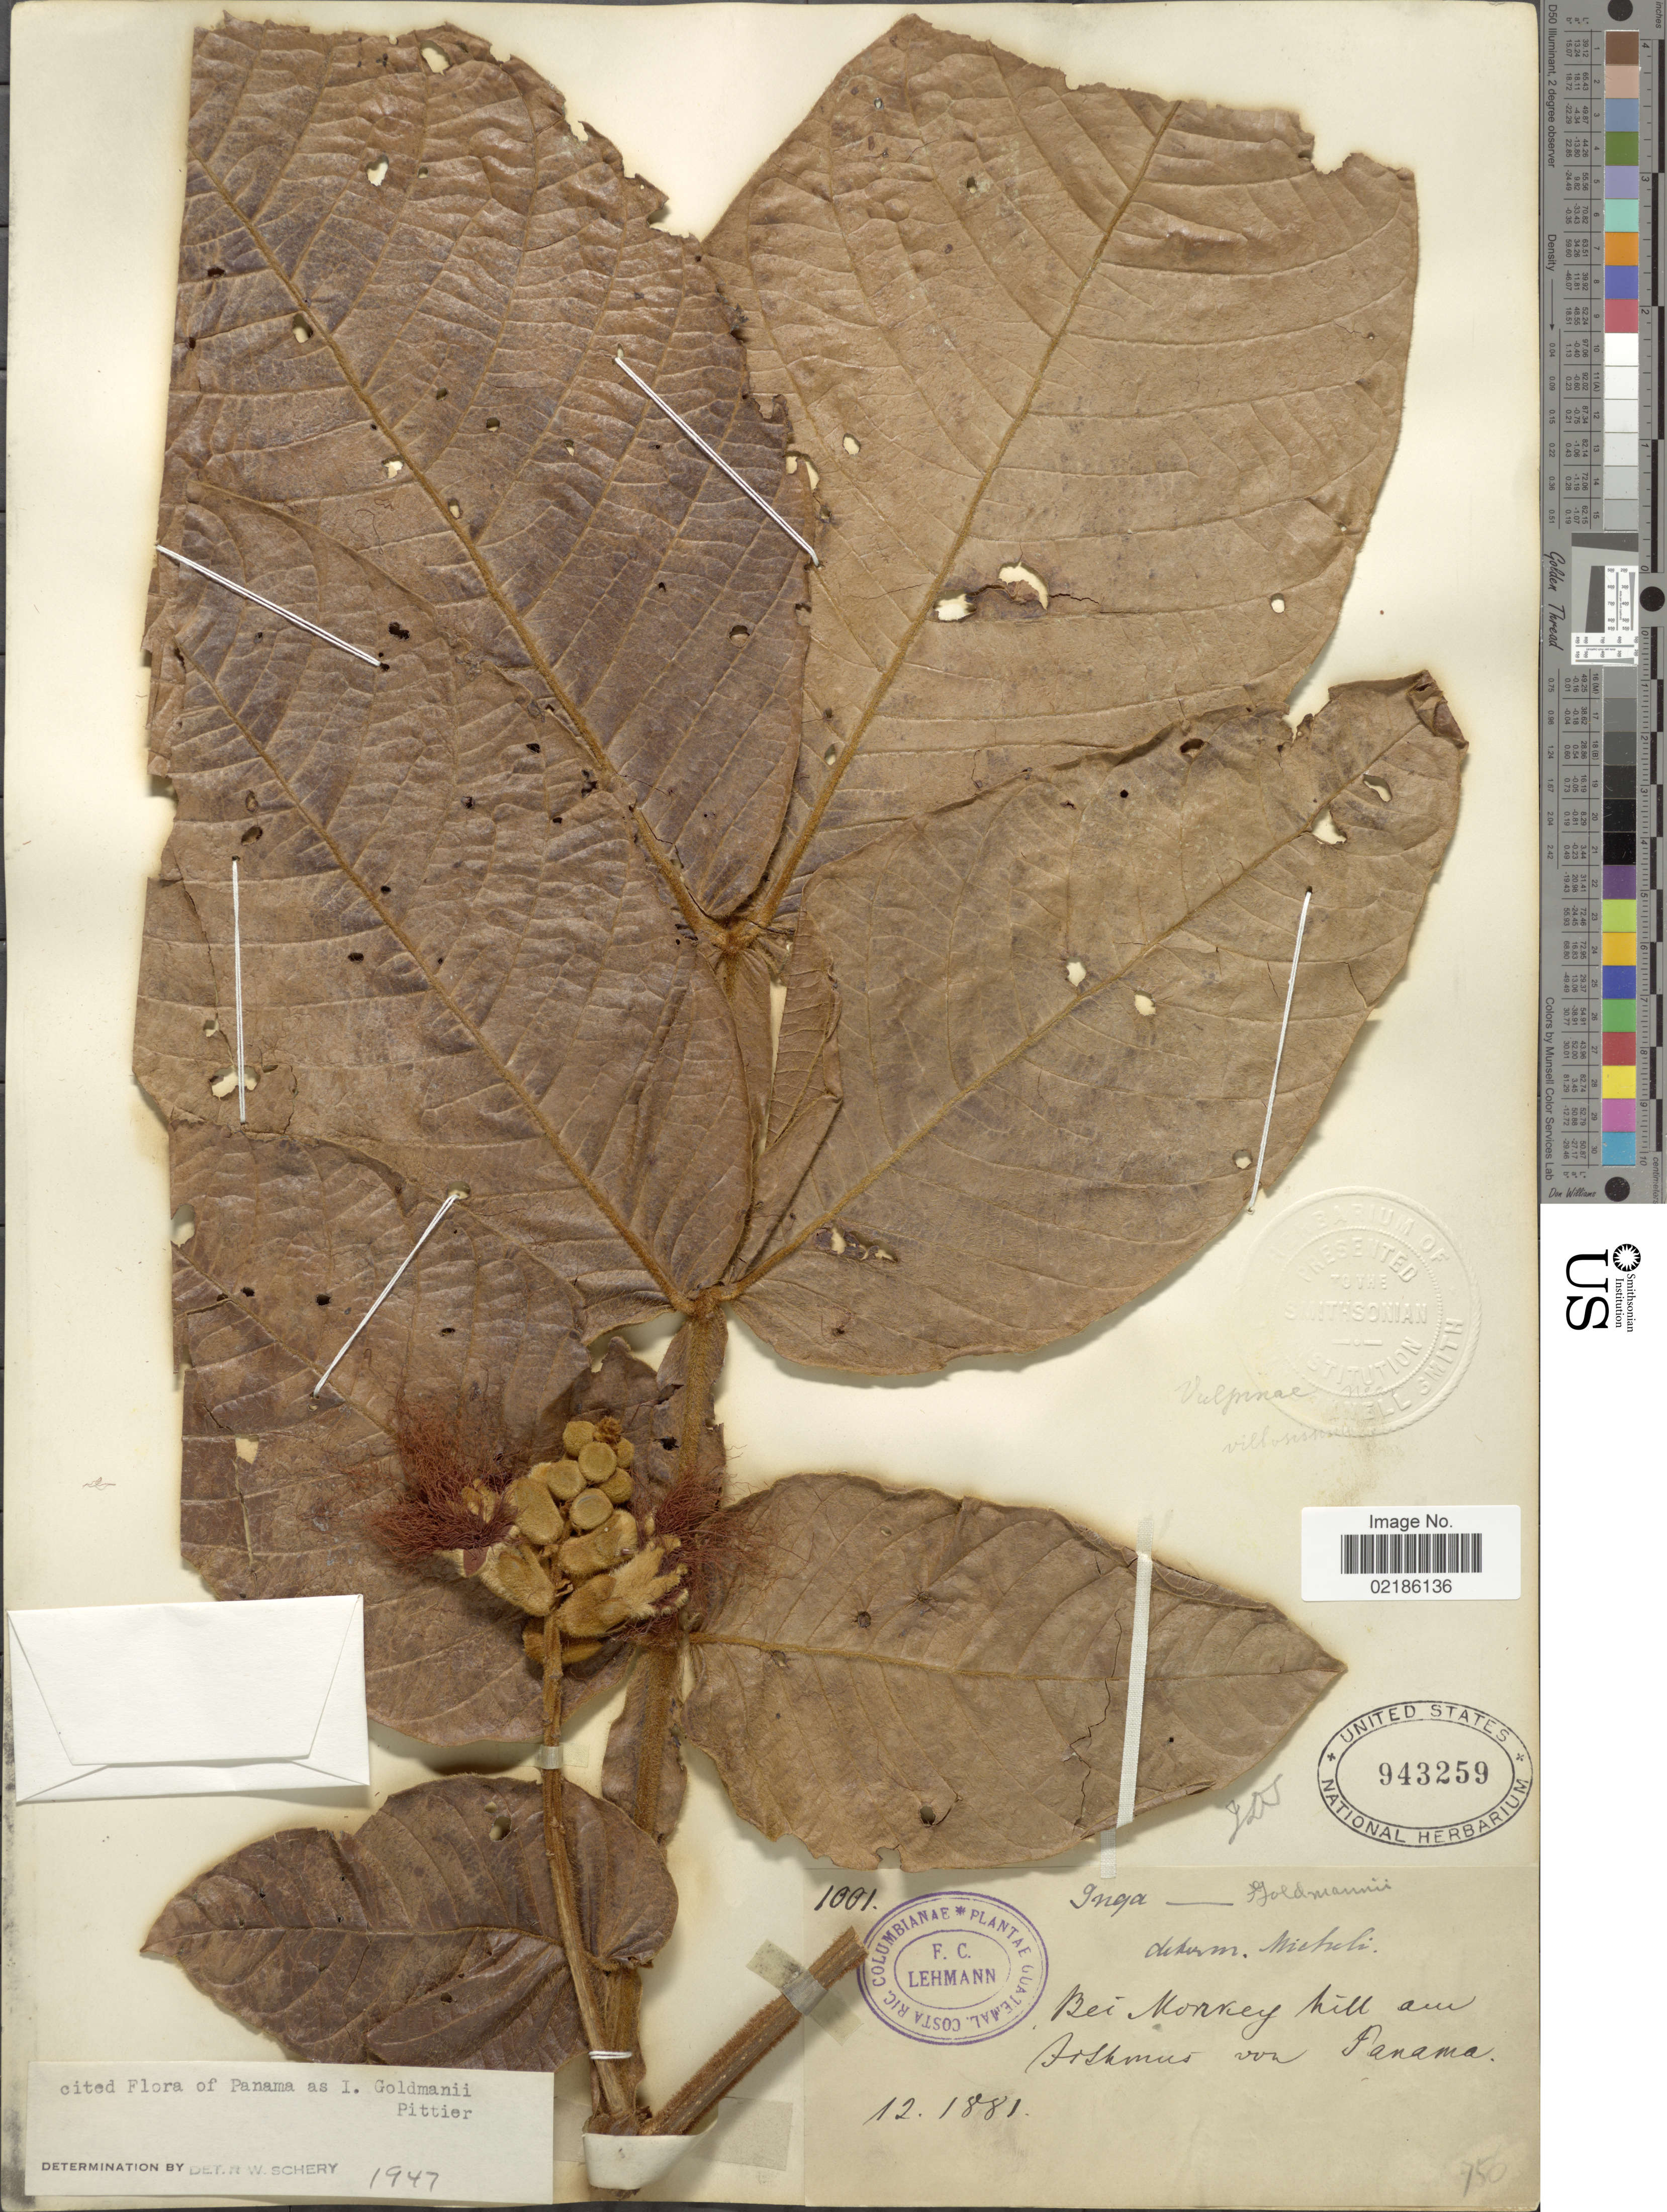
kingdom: Plantae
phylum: Tracheophyta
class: Magnoliopsida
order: Fabales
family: Fabaceae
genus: Inga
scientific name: Inga goldmanii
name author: Pittier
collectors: F. C. Lehmann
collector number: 1001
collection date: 1881-12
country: Panama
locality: Bei Monkey Hill am Isthmus von Panama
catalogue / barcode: US 943259